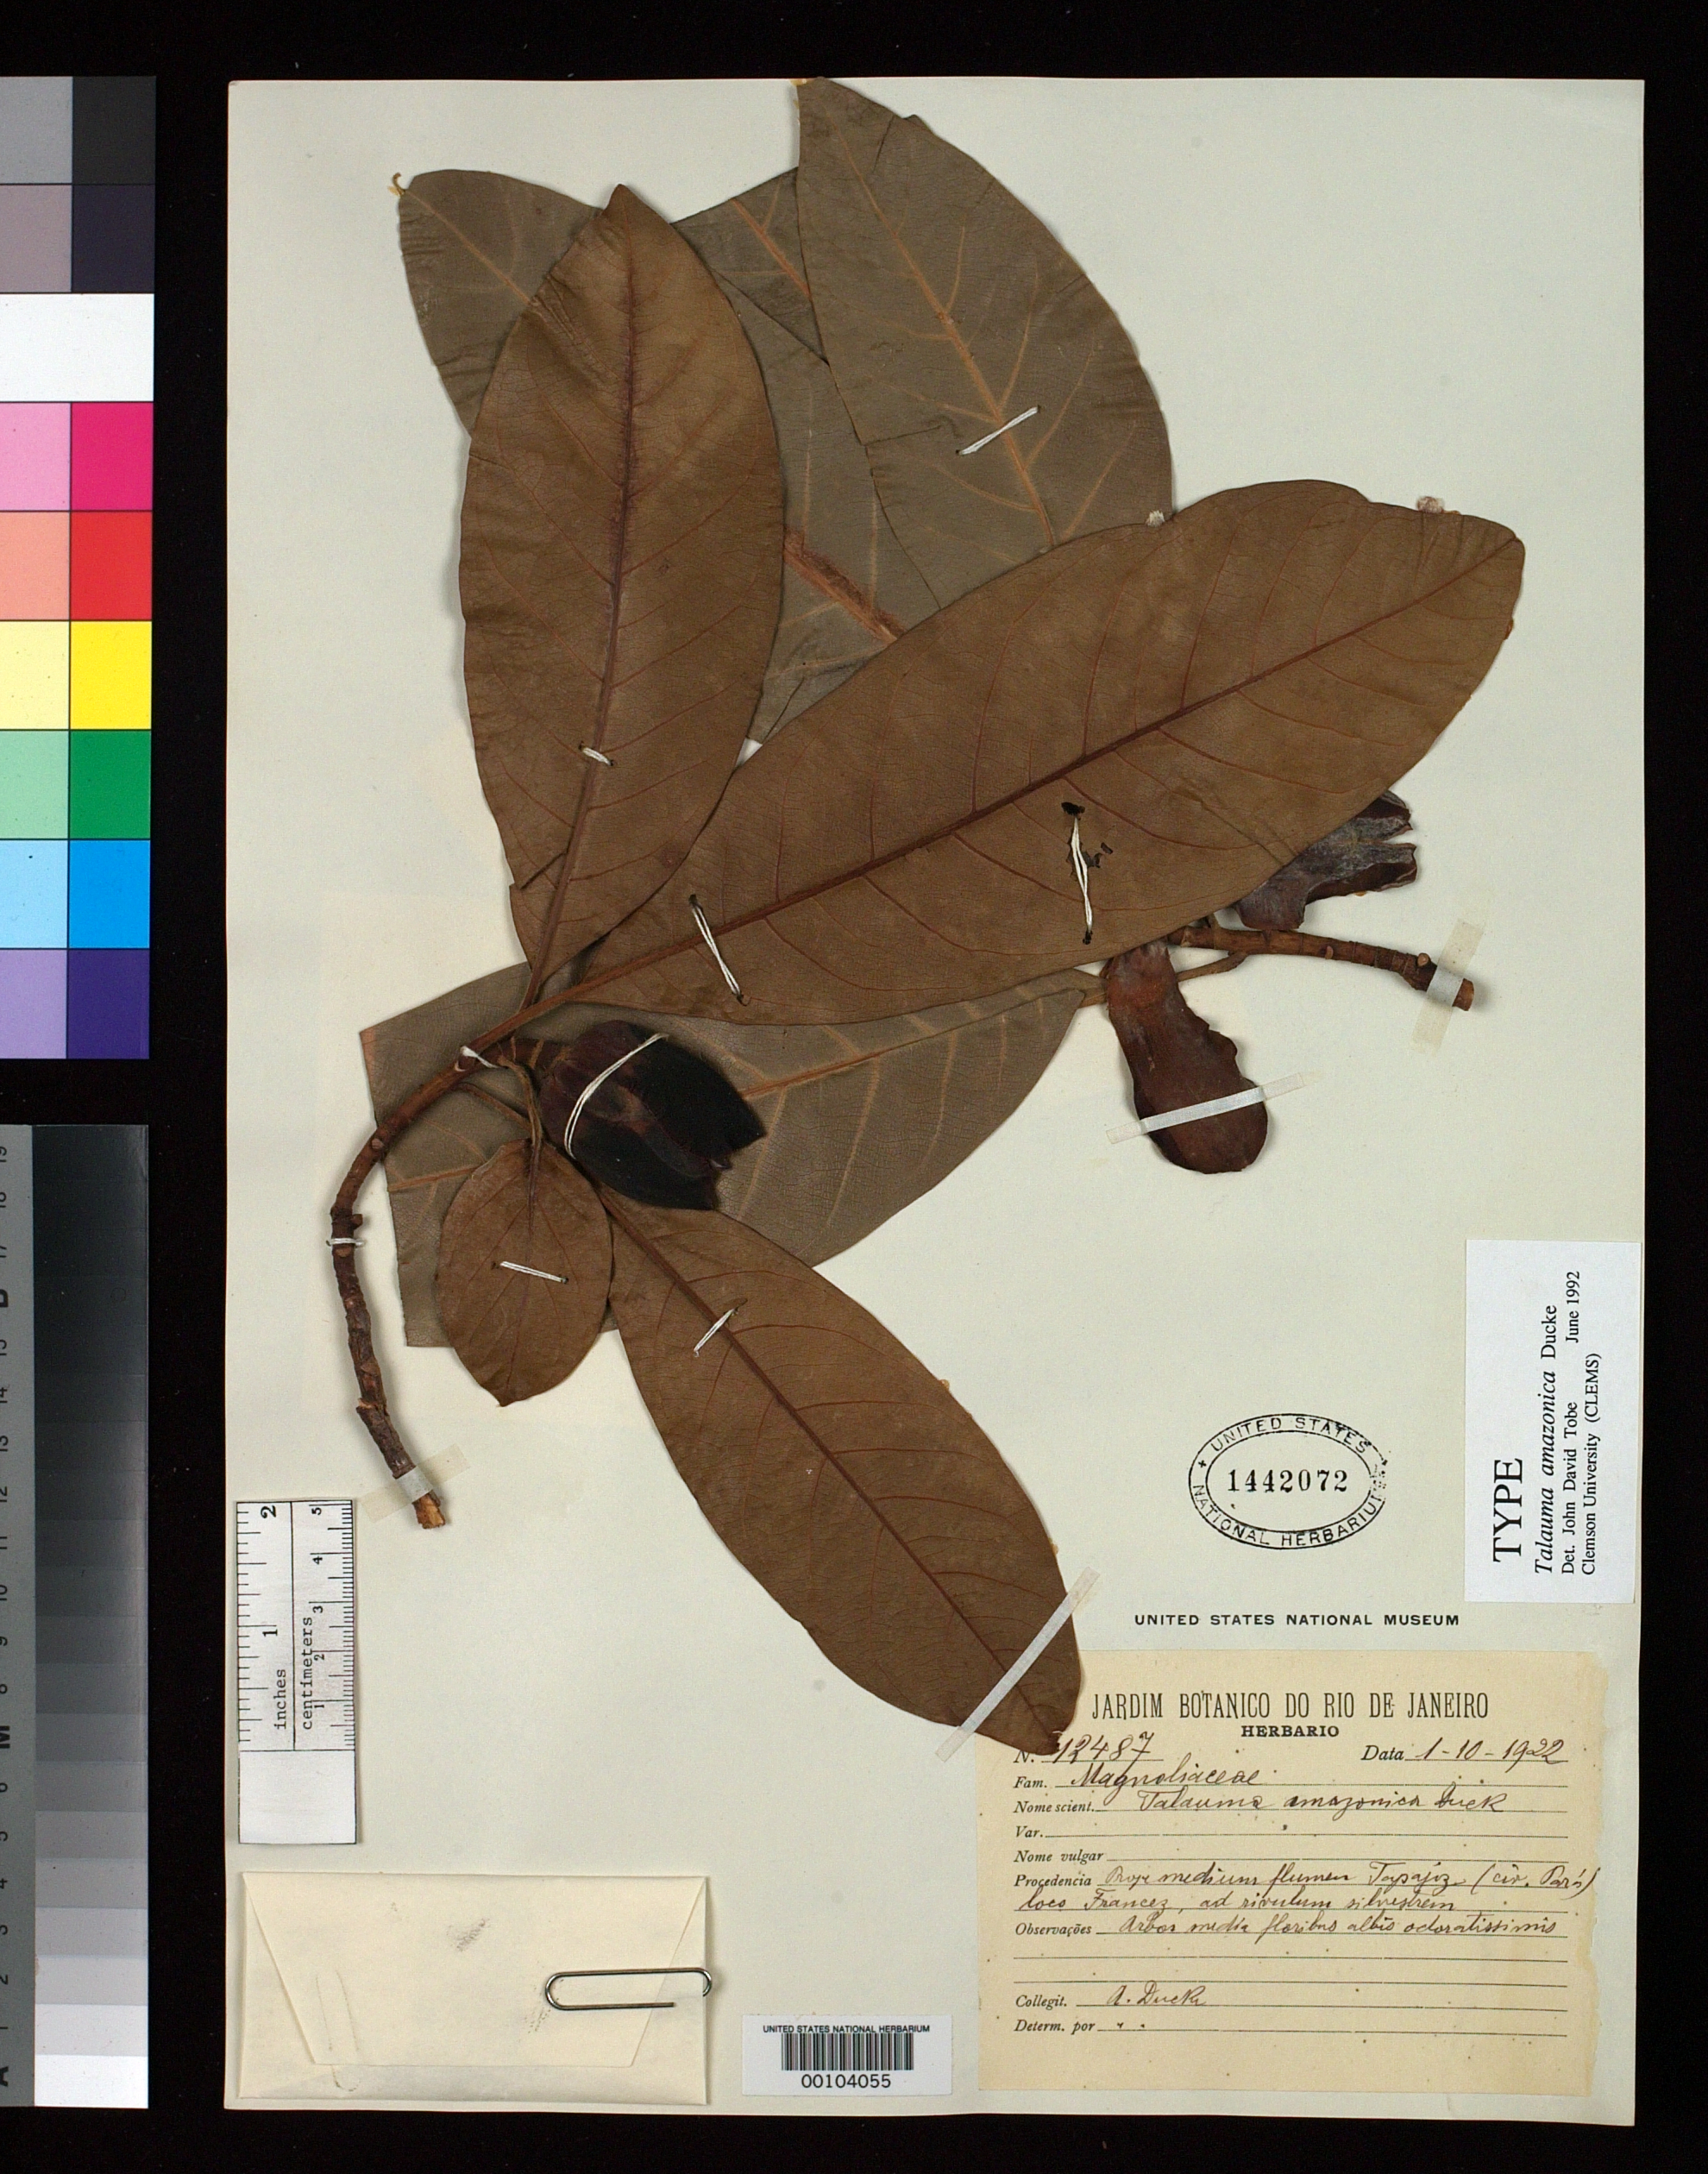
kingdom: Plantae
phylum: Tracheophyta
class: Magnoliopsida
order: Magnoliales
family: Magnoliaceae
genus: Talauma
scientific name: Talauma amazonica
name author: Ducke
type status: Isotype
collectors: A. Ducke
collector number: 12487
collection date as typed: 10 Jan 1922 or 01 Oct 1922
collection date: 1922-01-10 or 1922-10-01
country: Brazil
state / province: Pará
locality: Near Tapajoz.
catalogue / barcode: US 1442072